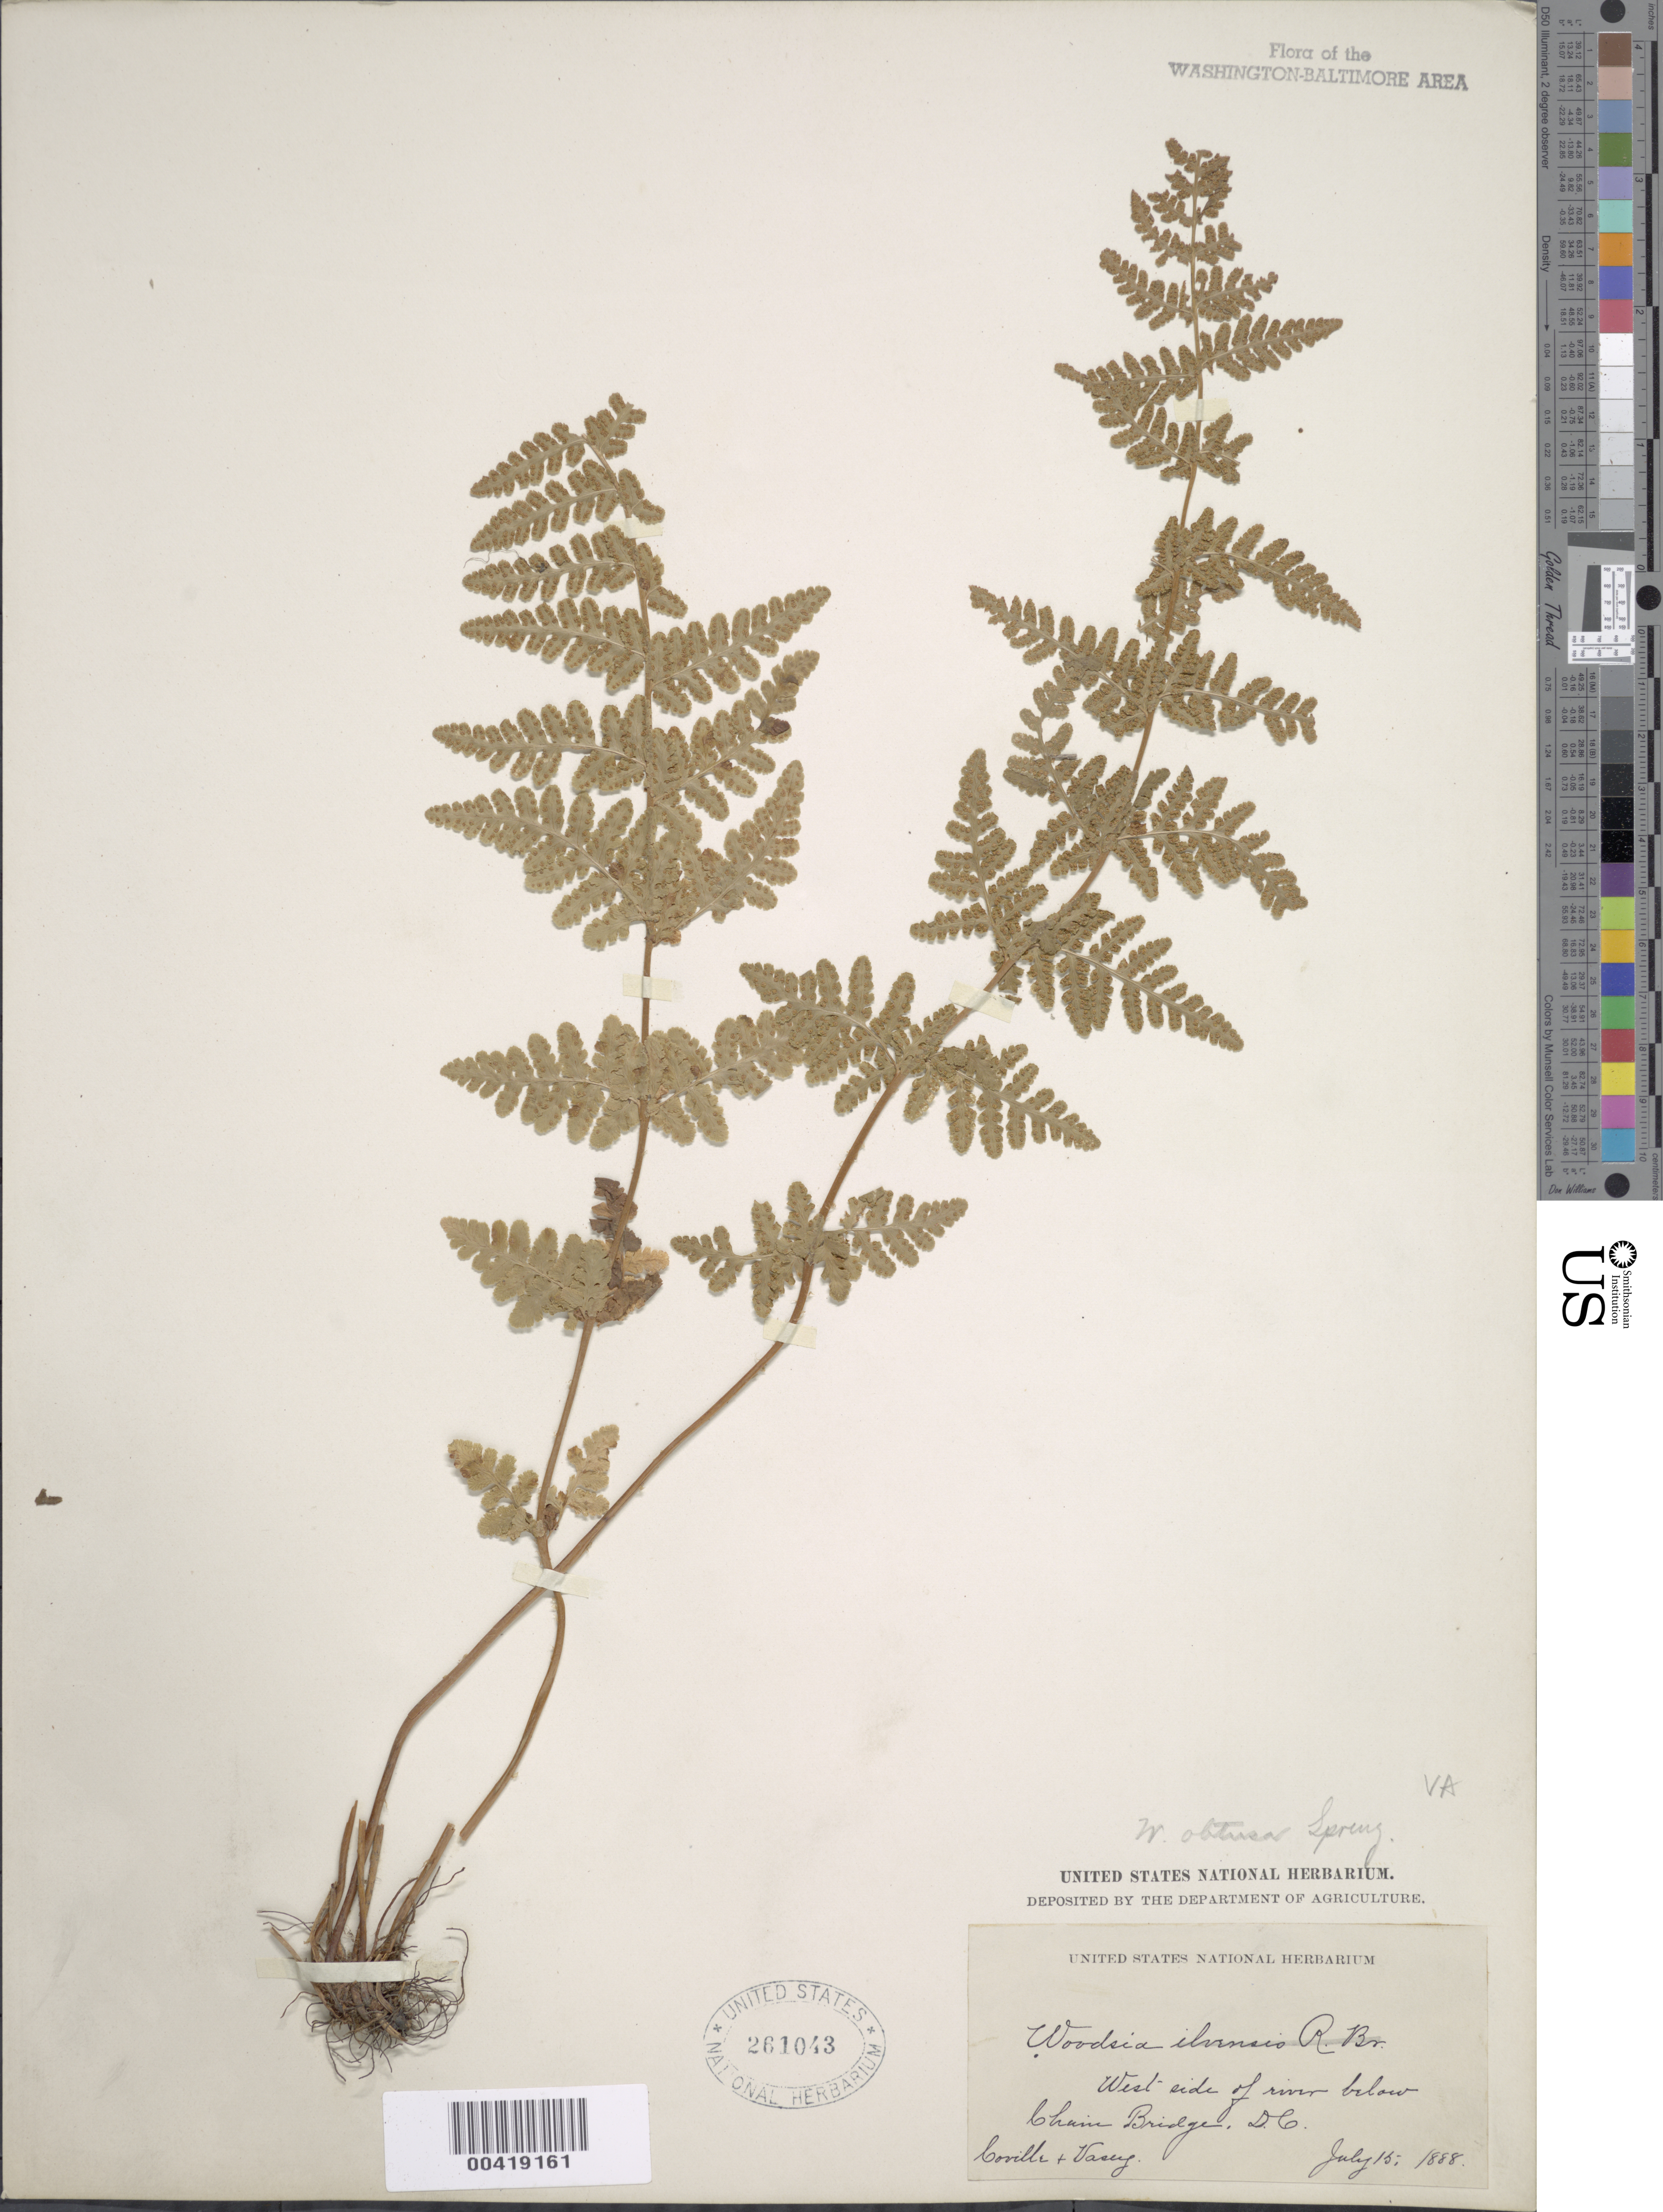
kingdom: Plantae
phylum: Tracheophyta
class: Polypodiopsida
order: Polypodiales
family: Woodsiaceae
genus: Woodsia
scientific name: Woodsia obtusa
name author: (Spreng.) Torr.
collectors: F. V. Coville & G. R. Vasey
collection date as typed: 15 Jul 1888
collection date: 1888-07-15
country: United States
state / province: Virginia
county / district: Fairfax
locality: Below Chain Bridge C. and O. Canal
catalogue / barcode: US 261043